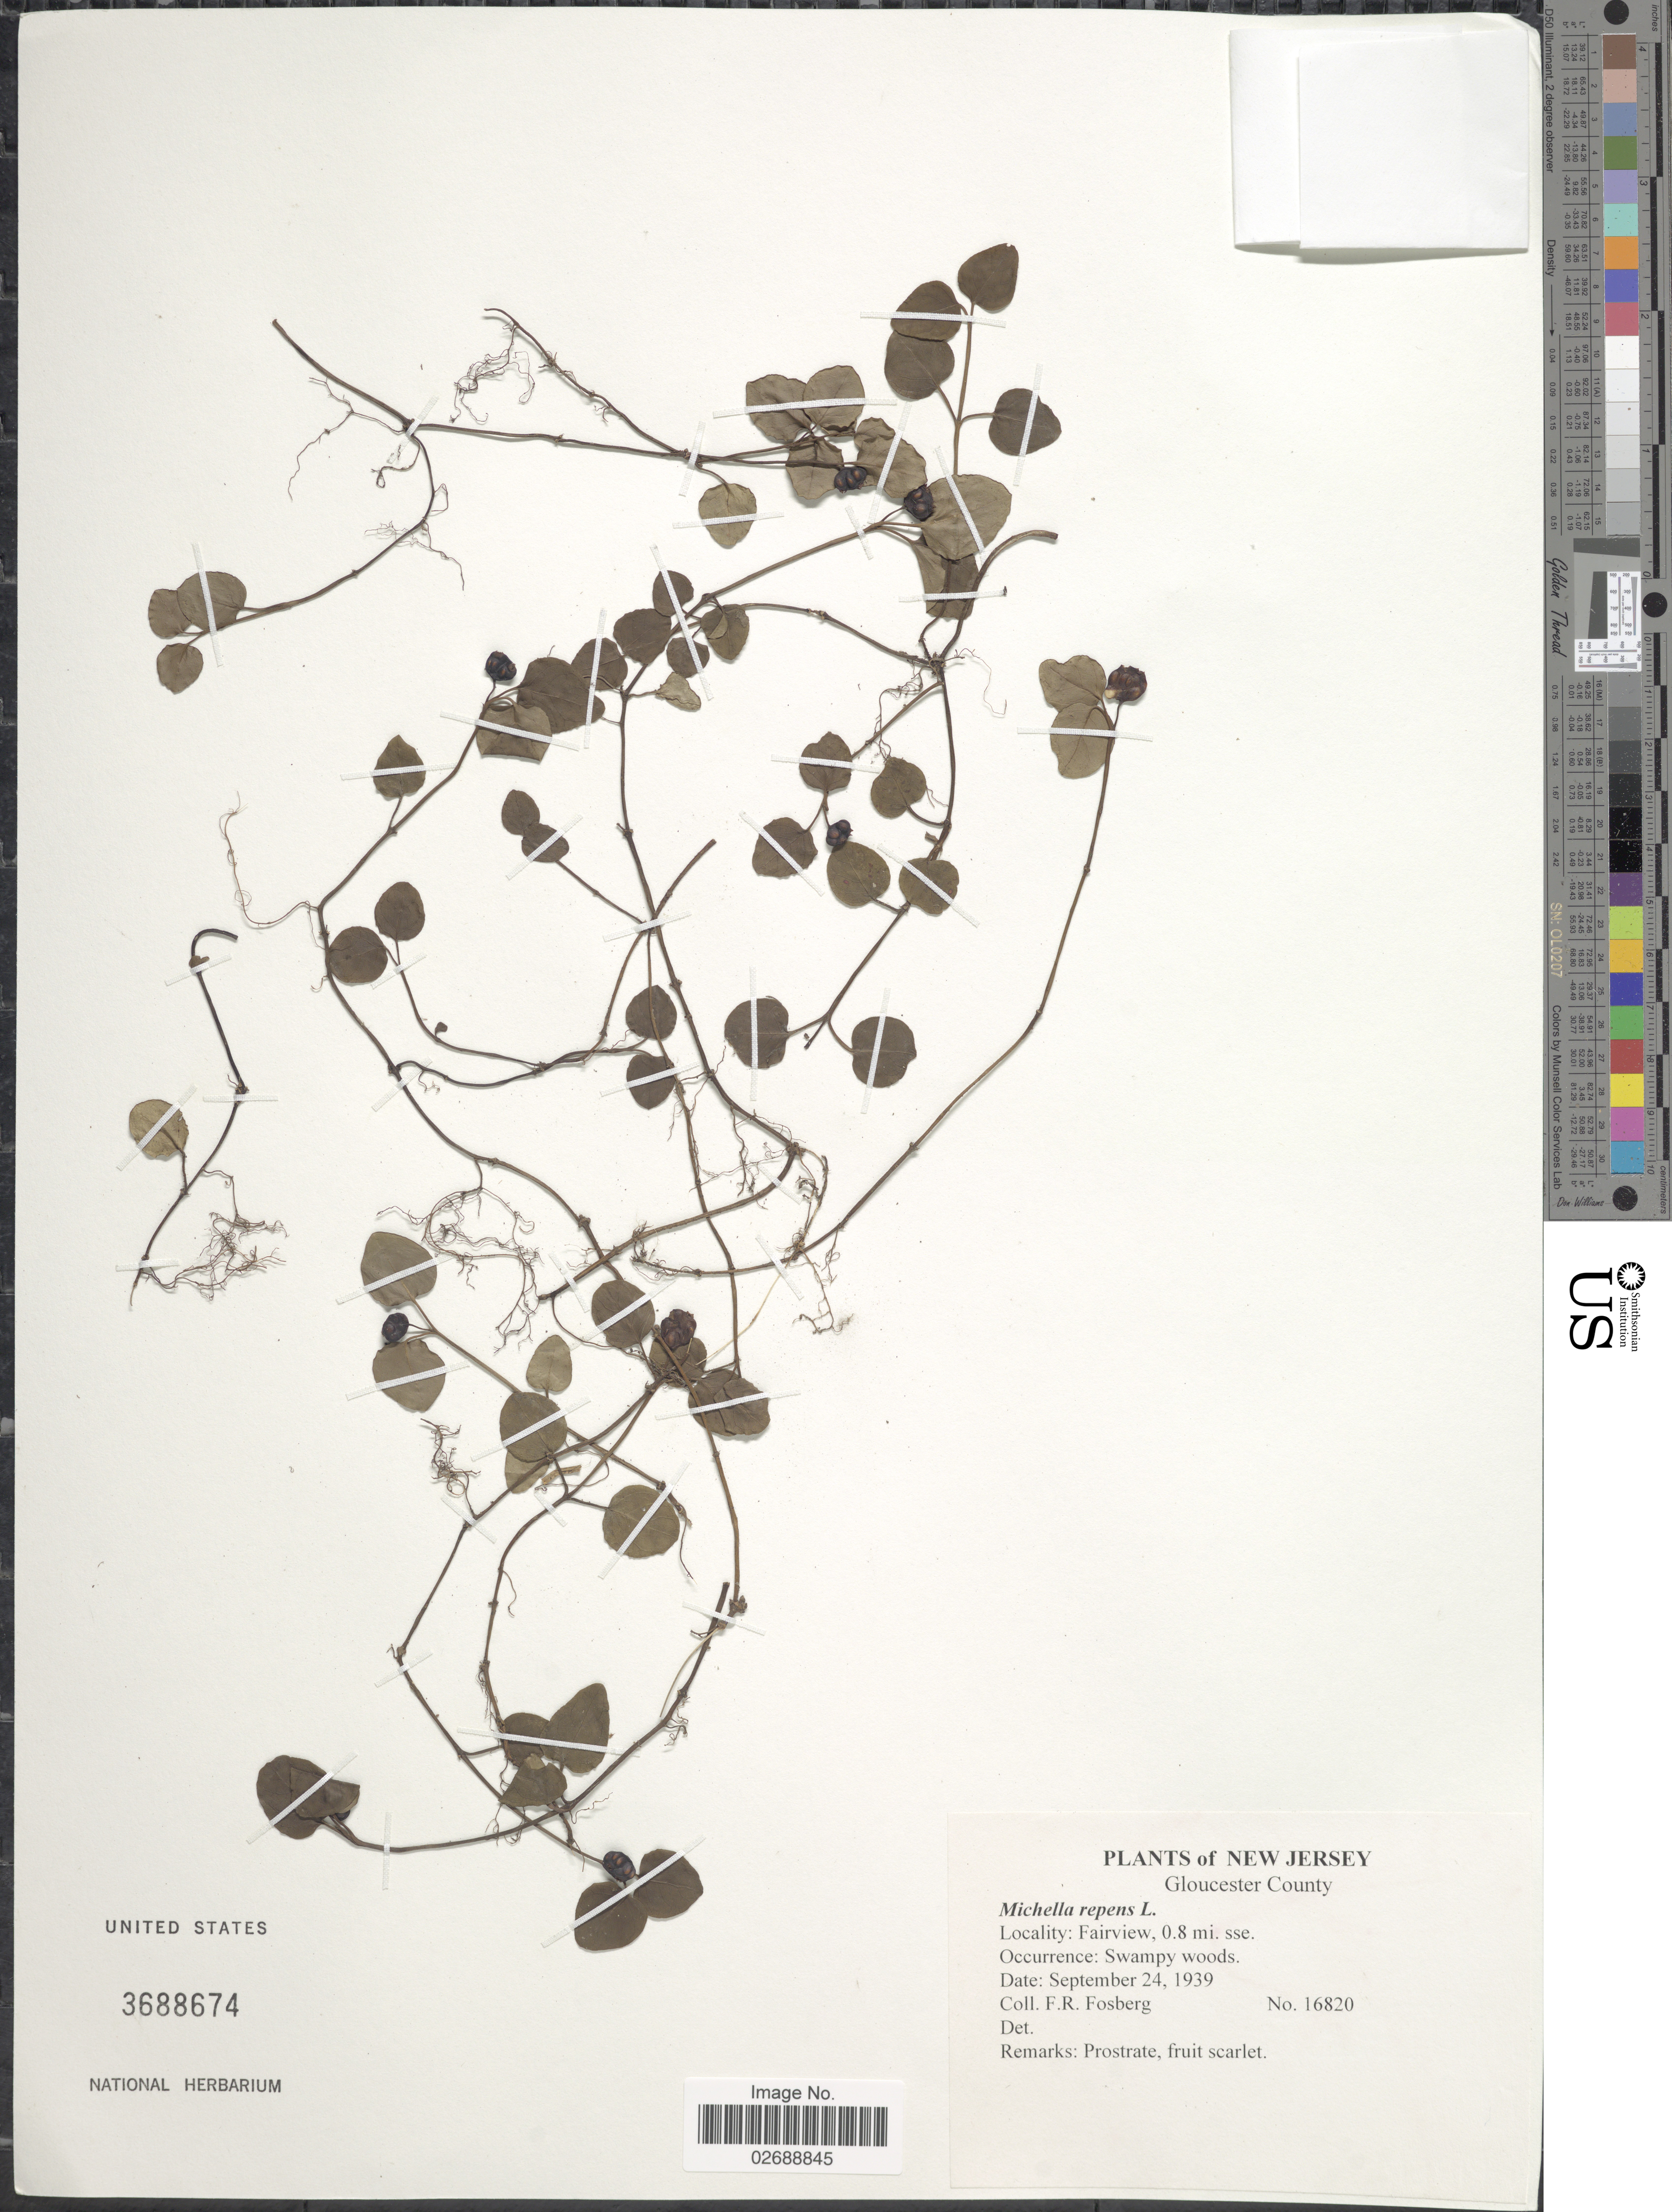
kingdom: Plantae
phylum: Tracheophyta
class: Magnoliopsida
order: Gentianales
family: Rubiaceae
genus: Mitchella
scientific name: Mitchella repens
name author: L.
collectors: F. R. Fosberg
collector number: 16820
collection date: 1939-09-24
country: United States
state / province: New Jersey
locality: Gloucester County. Fairview, 0.8 mi. sse.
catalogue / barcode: US 3688674